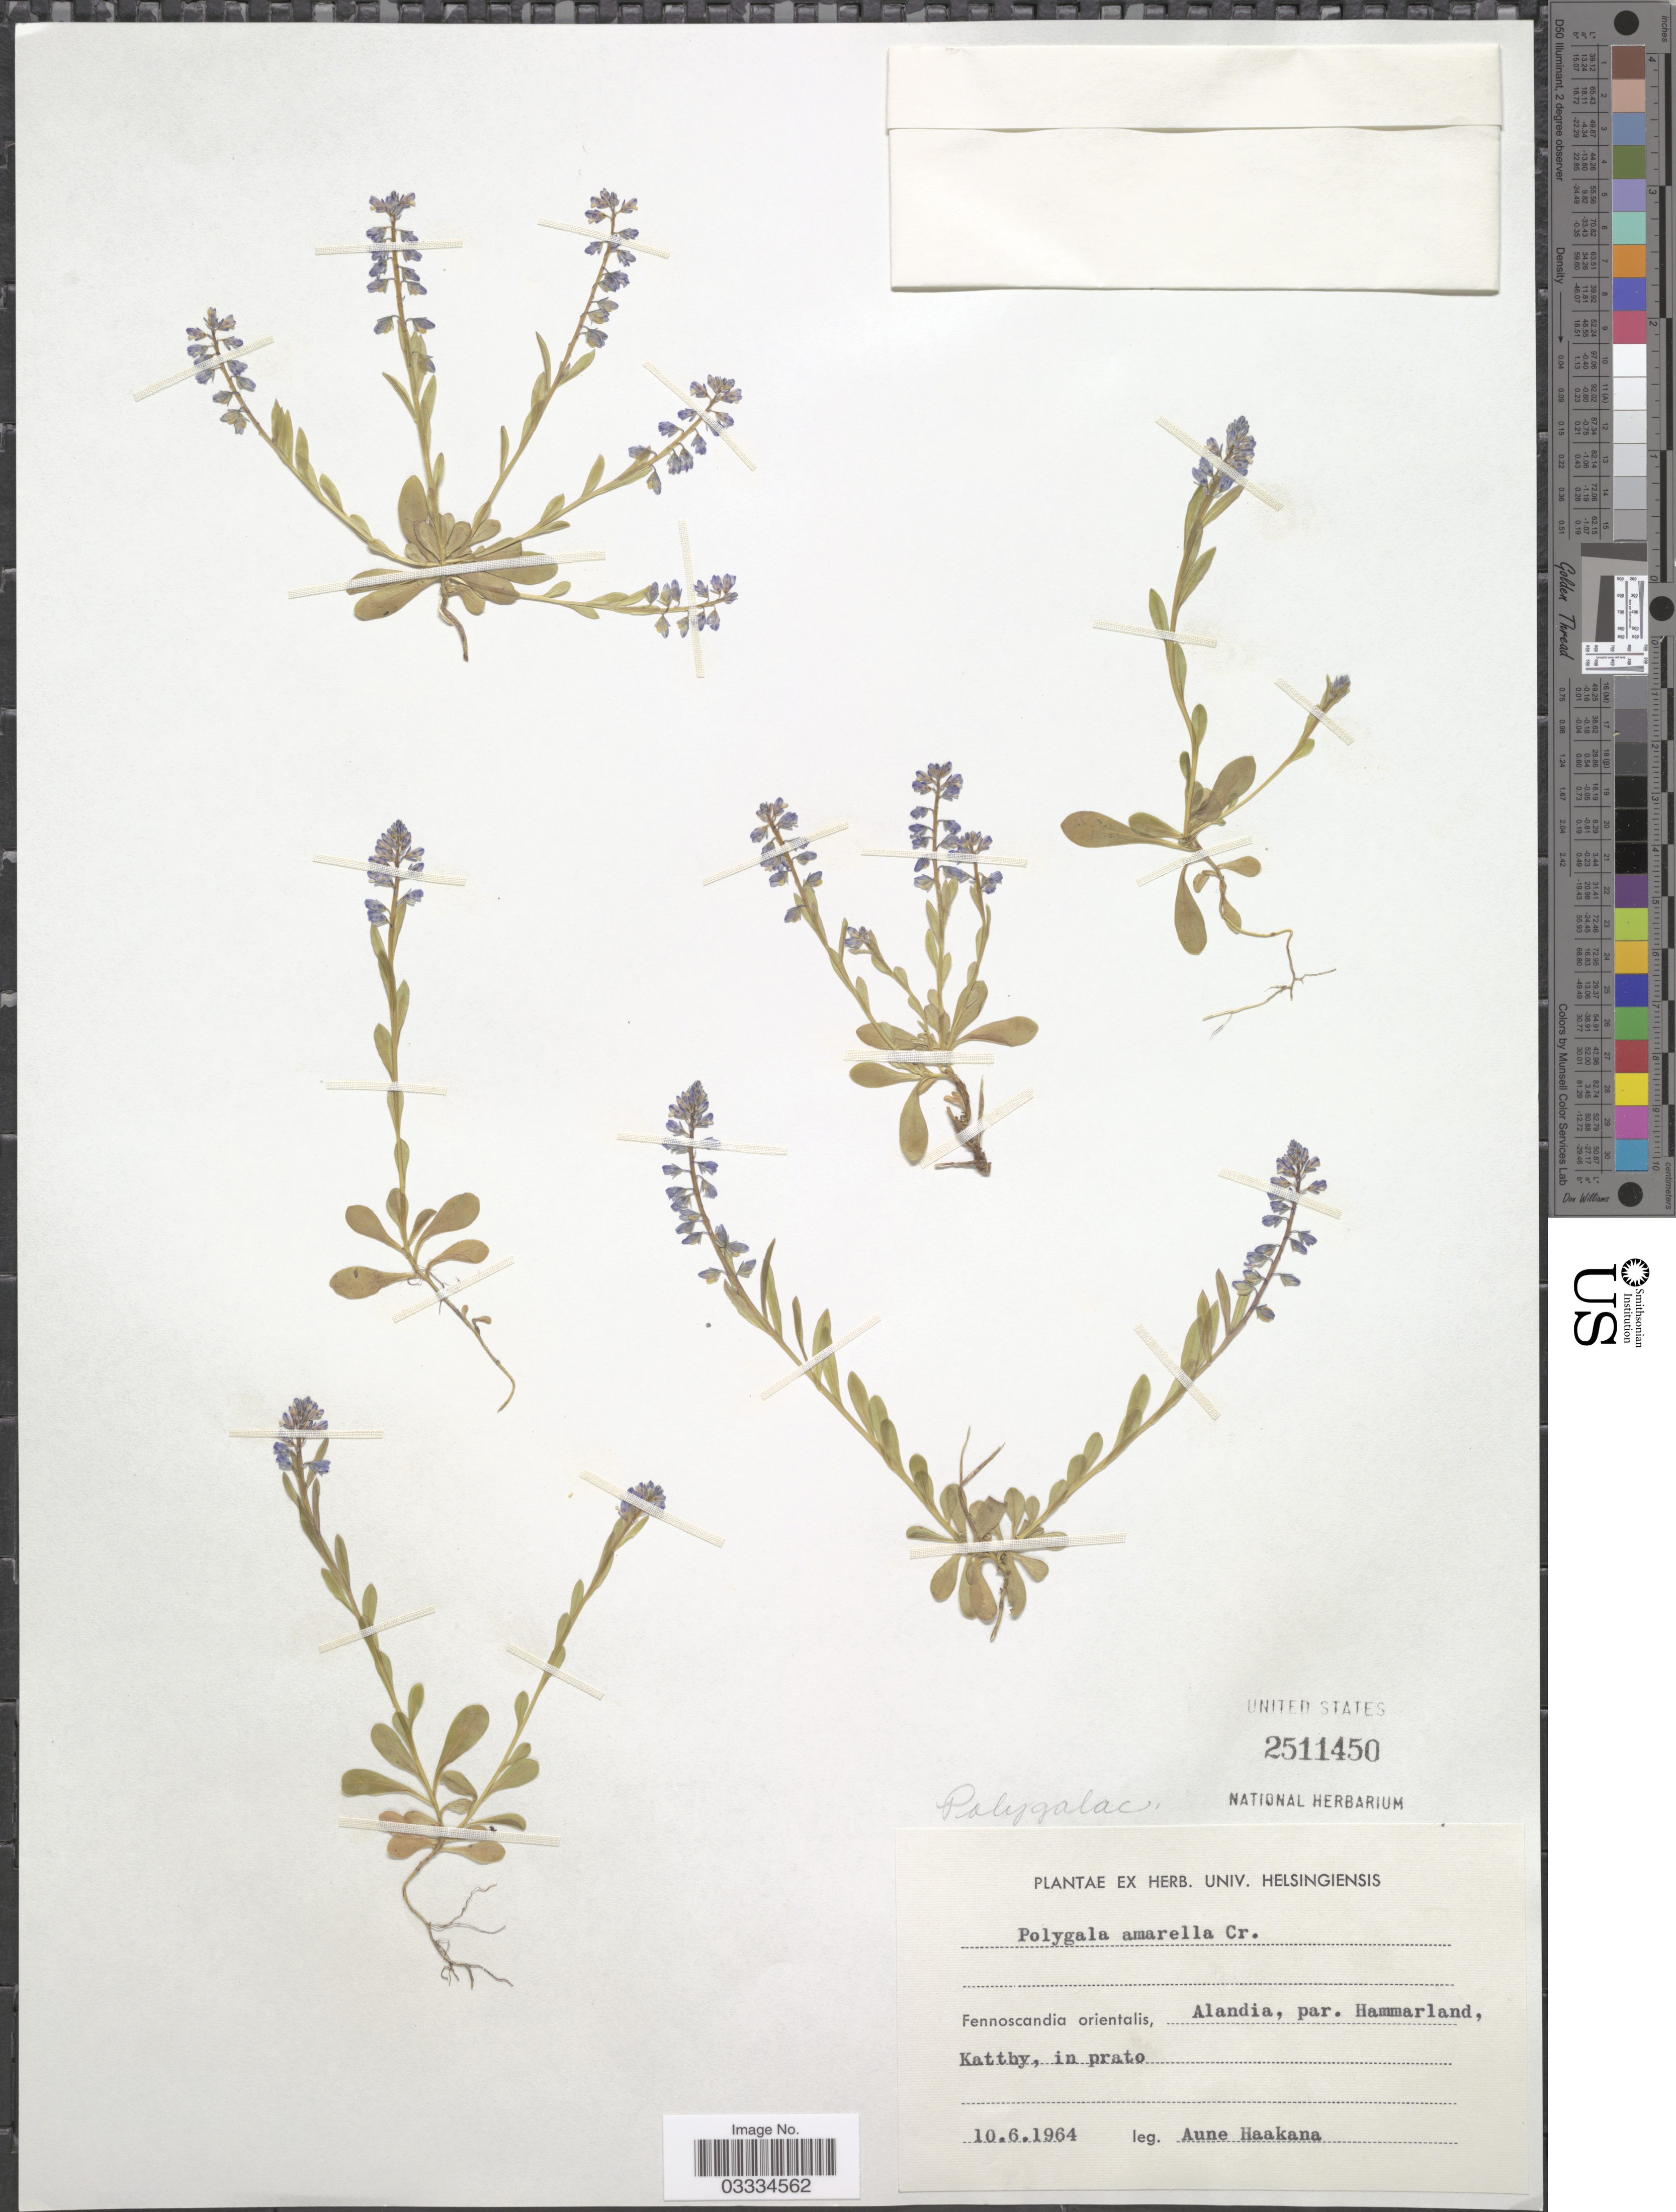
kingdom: Plantae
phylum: Tracheophyta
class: Magnoliopsida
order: Fabales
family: Polygalaceae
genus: Polygala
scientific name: Polygala amarella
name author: Crantz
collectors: A. Haakana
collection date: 1964-06-10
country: Finland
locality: Fennoscandia orientalis, Alandia, par. Hammarland, Katthy, in prato.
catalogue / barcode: US 2511450